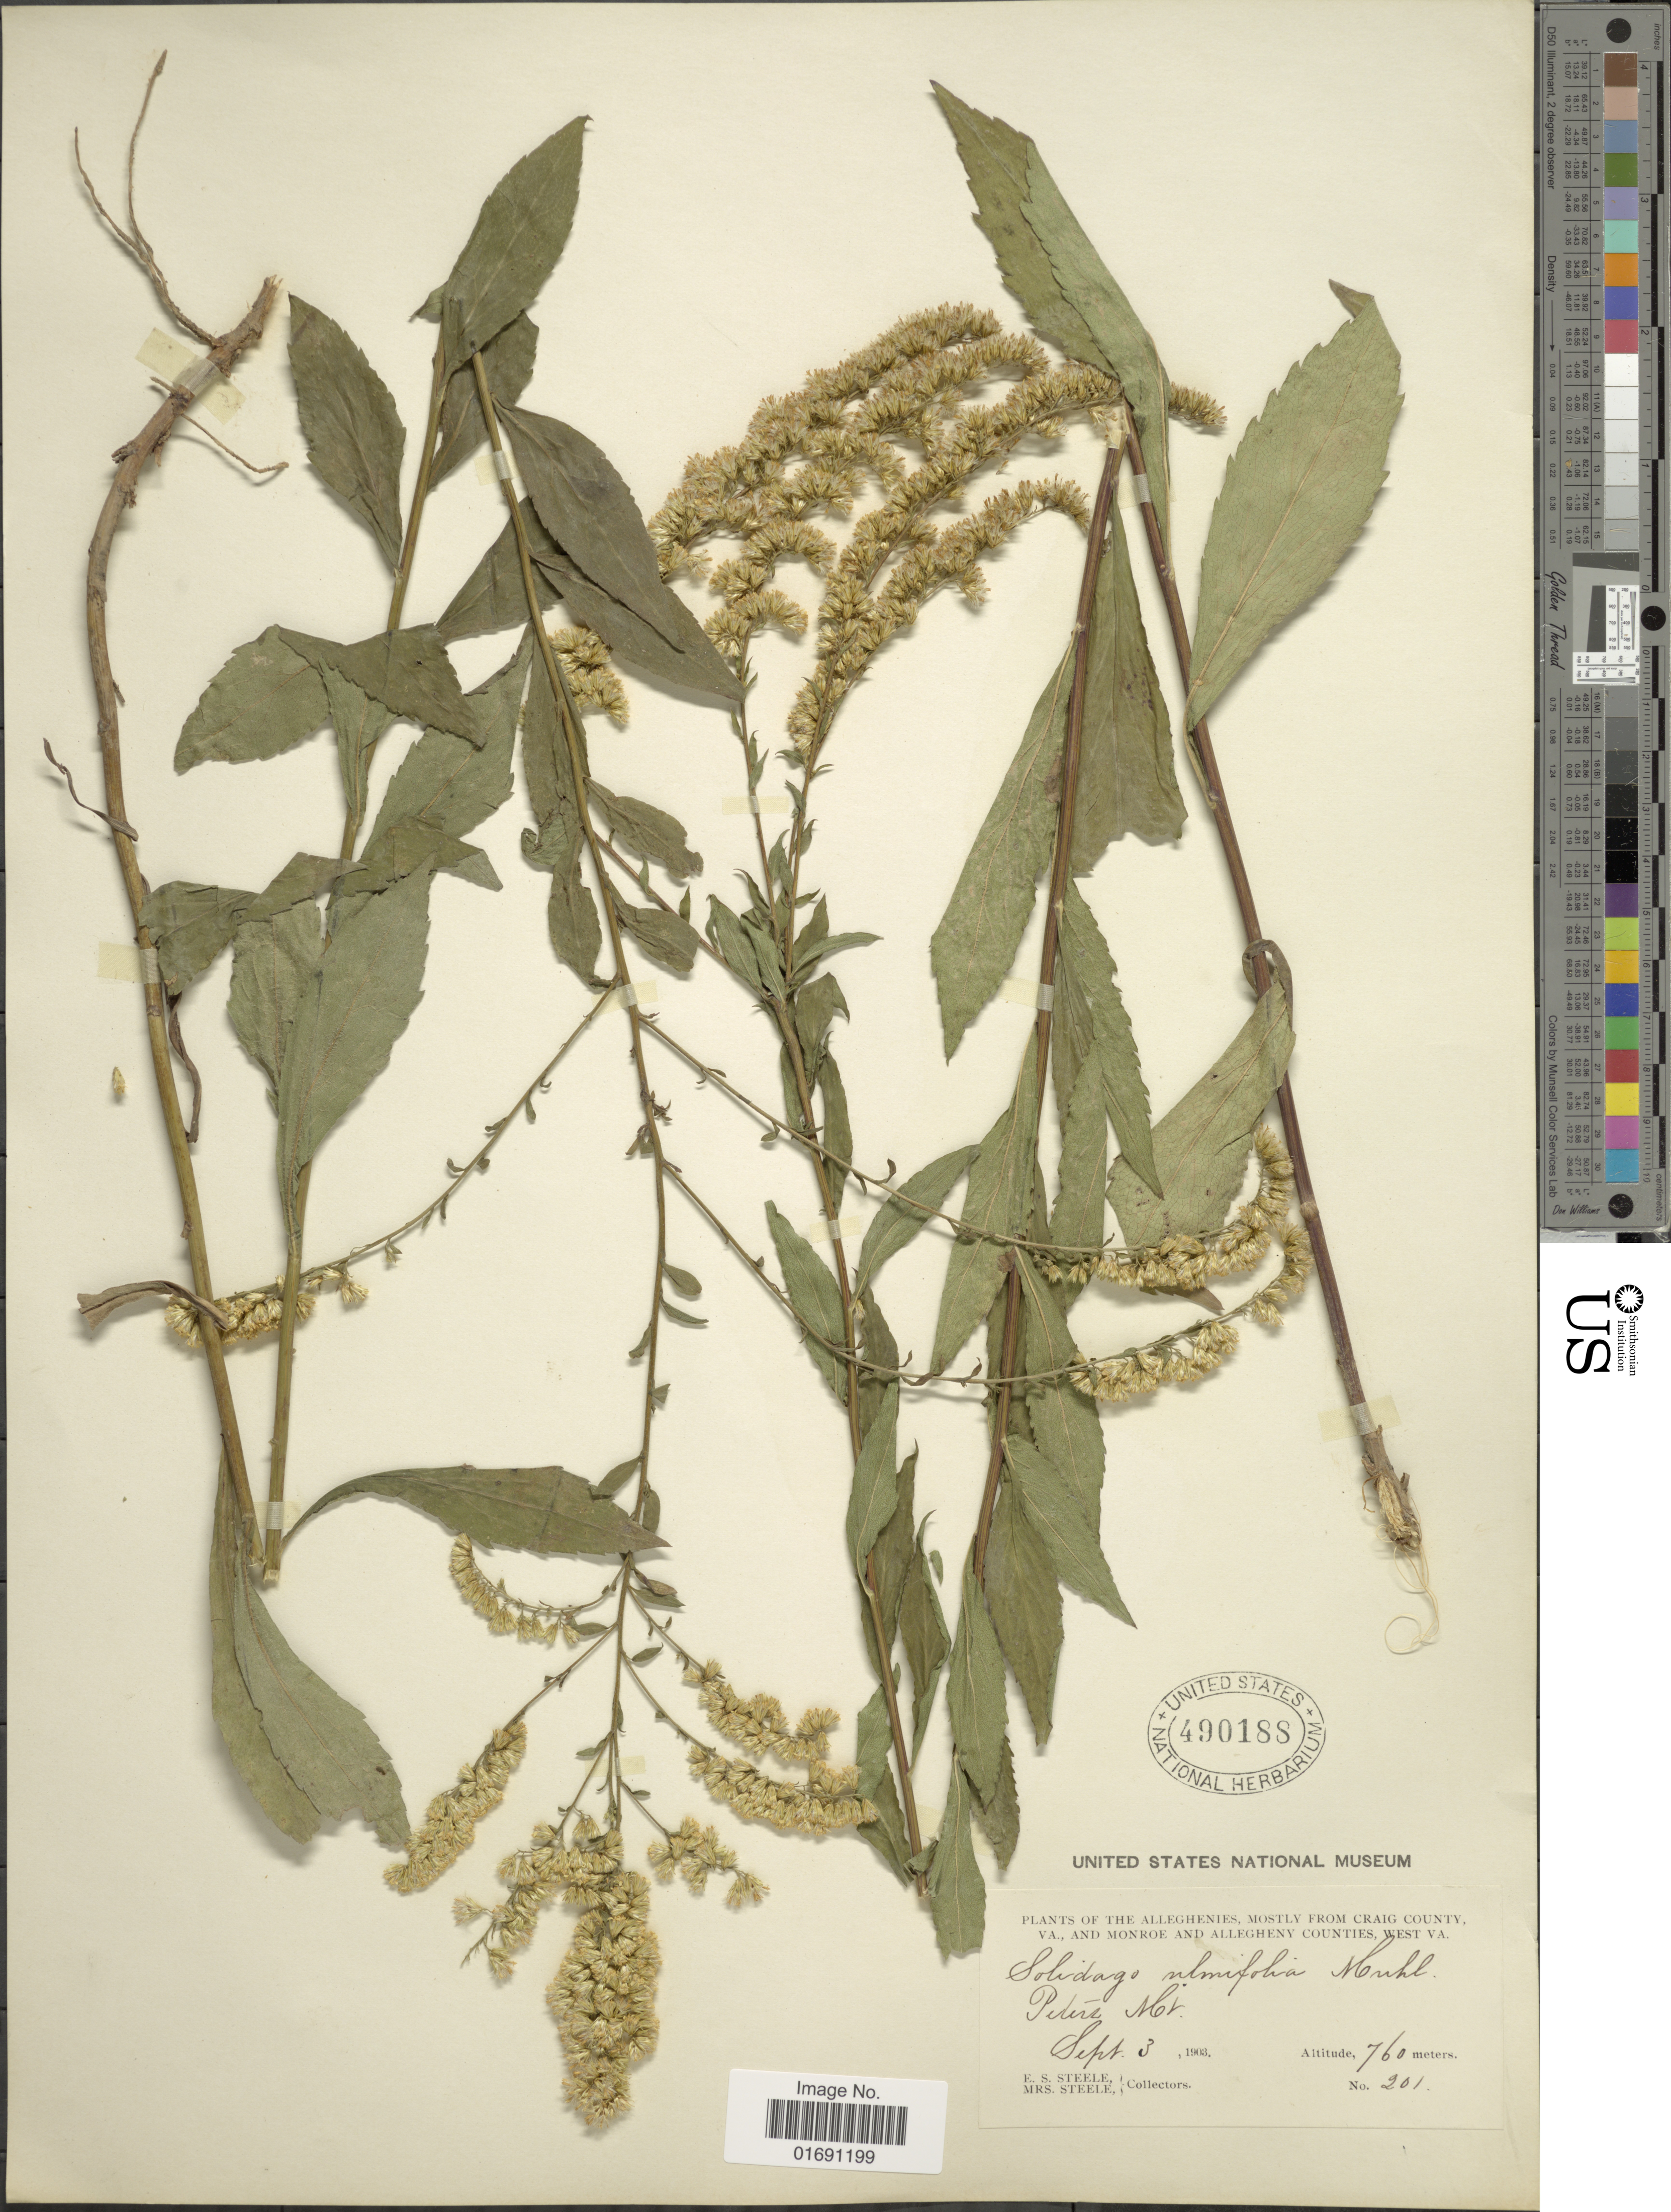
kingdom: Plantae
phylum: Tracheophyta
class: Magnoliopsida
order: Asterales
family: Asteraceae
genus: Solidago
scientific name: Solidago ulmifolia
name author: Muhl. ex Willd.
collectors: E. Steele & Mrs. E. S. Steele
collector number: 201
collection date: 1903-09-03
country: United States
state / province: Virginia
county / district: Craig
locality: The Allghenies, mostly from Craig County, VA., and Monroe and Allegheny Counties, West Va, Peters Mt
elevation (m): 760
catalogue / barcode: US 490188